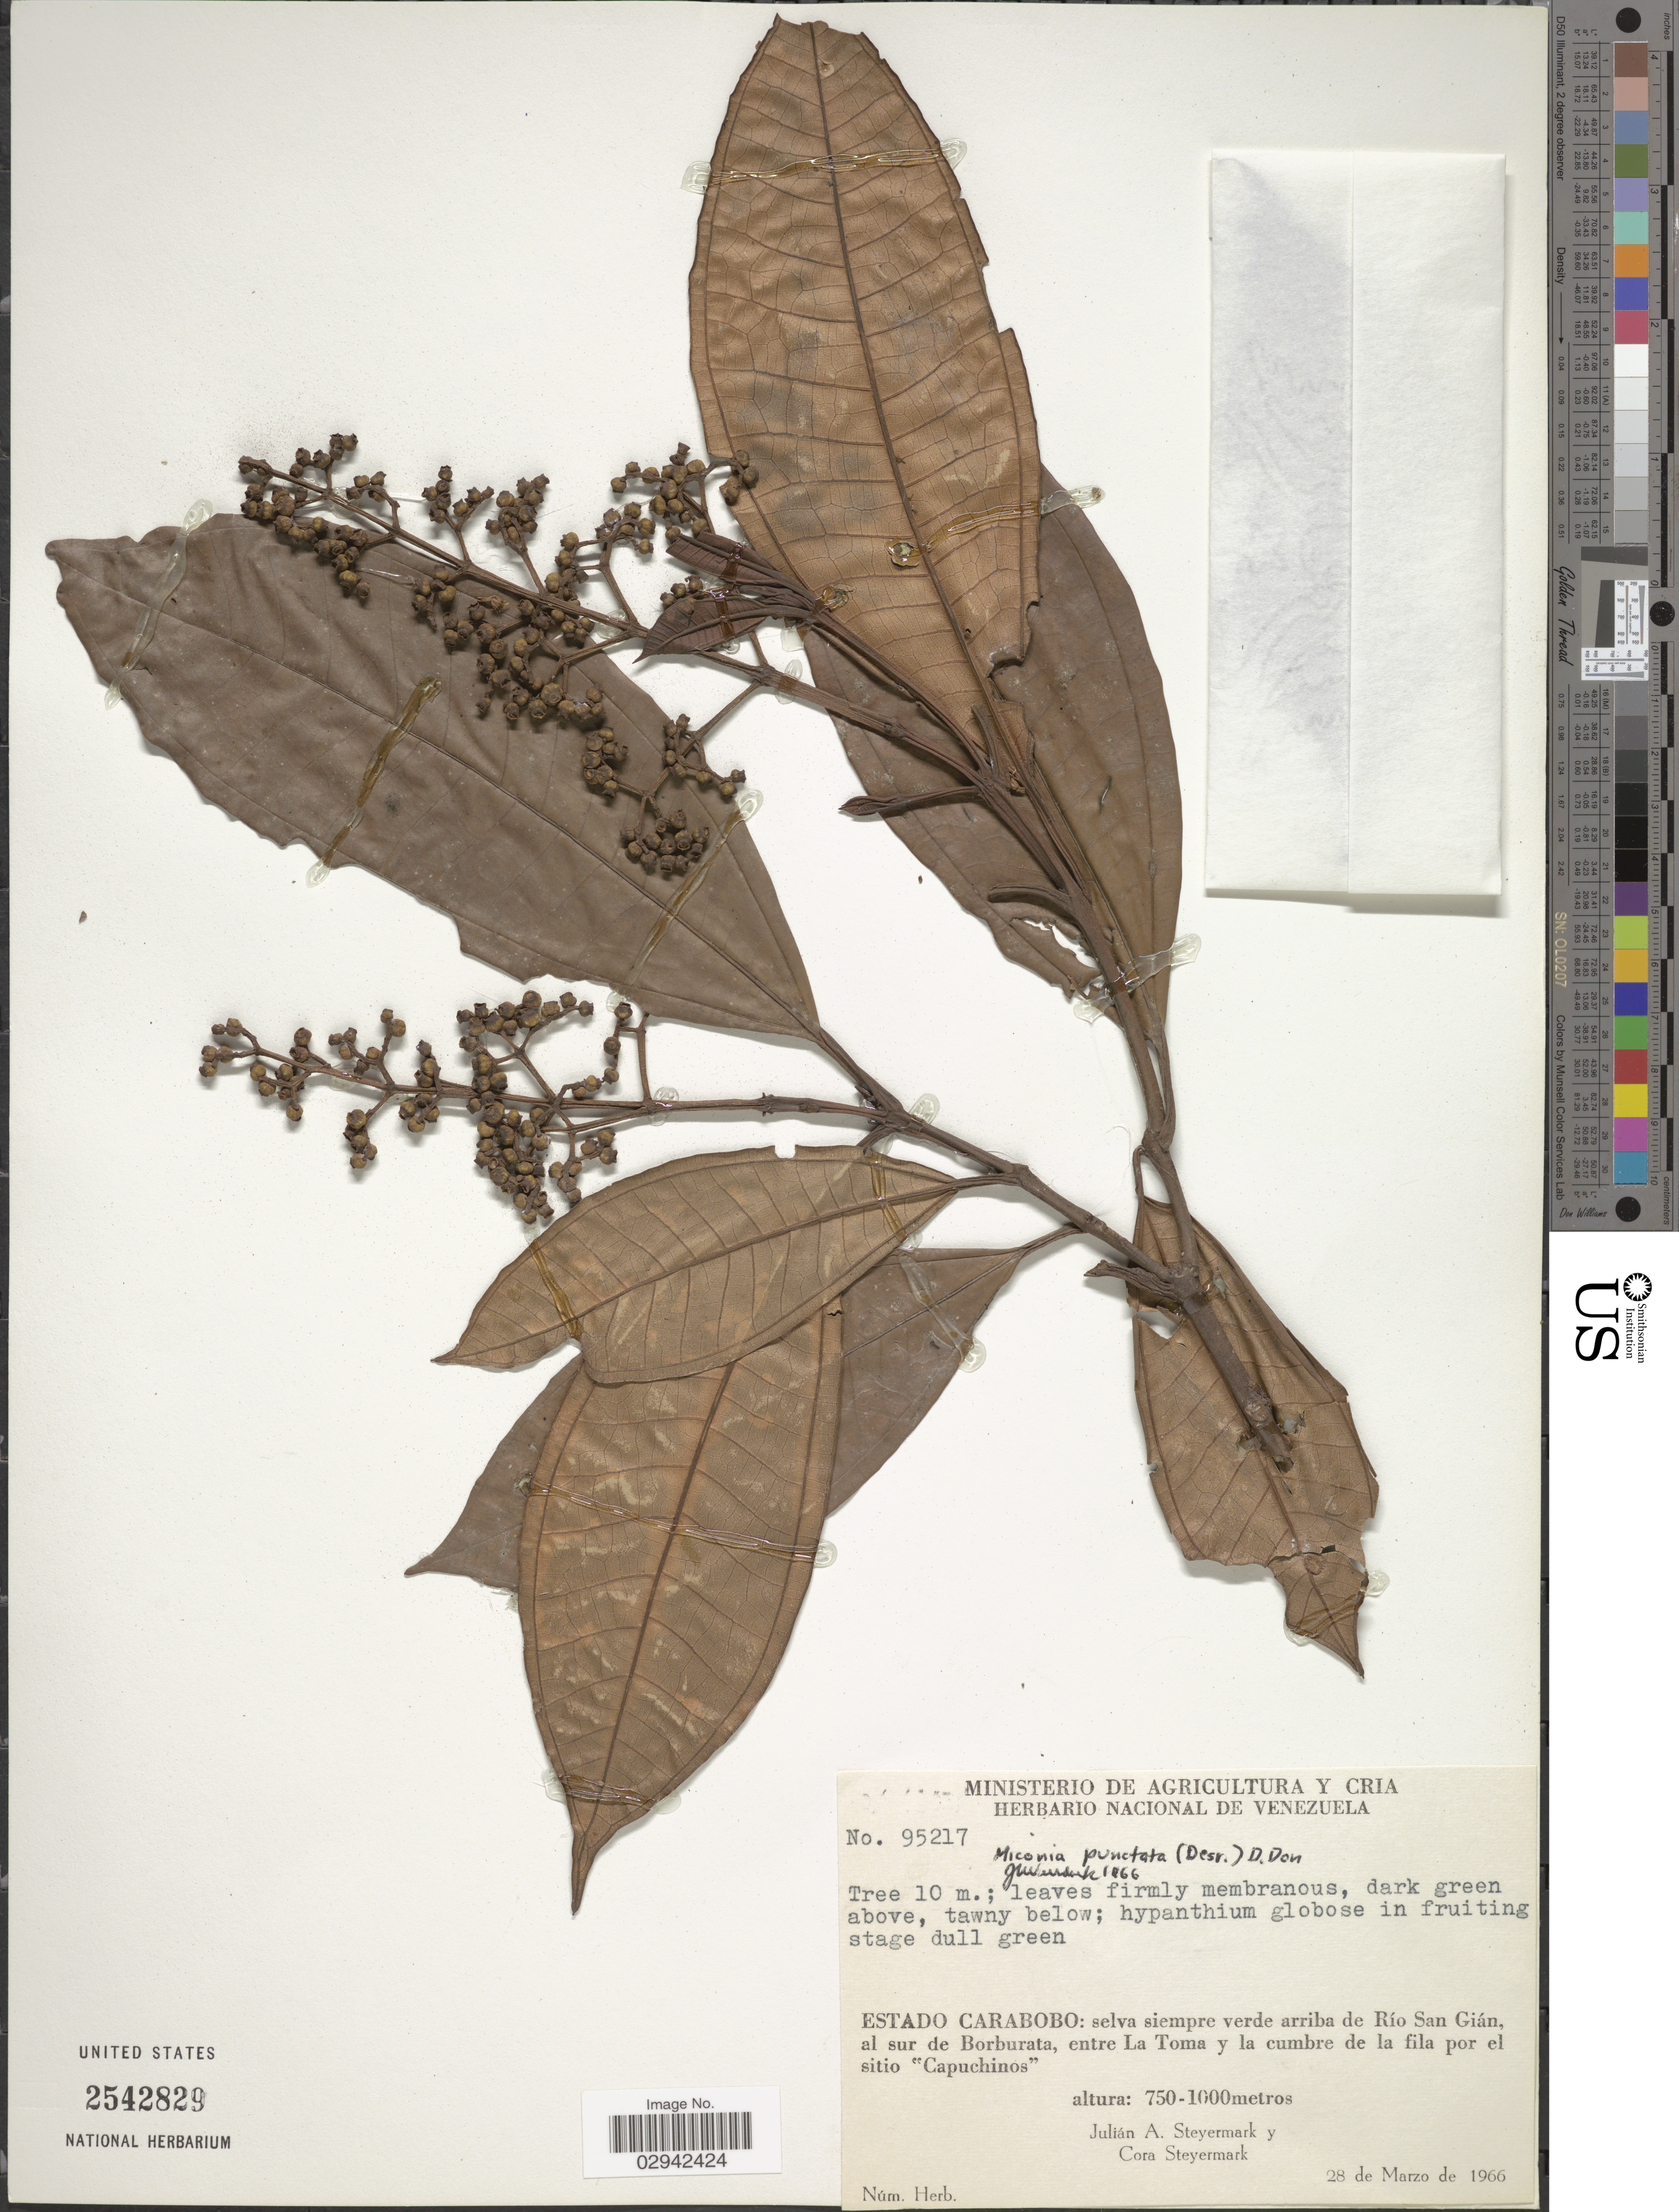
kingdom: Plantae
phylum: Tracheophyta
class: Magnoliopsida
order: Myrtales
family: Melastomataceae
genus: Miconia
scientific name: Miconia punctata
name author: (Desr.) D. Don ex DC.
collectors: J. Steyermark & C. Steyermark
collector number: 95217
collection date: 1966-03-28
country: Venezuela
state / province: Carabobo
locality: Selva siempre verde arriba de Río San Gián, al sur de Borburata, entre La Toma y la cumbre de la fila por el sitio "Capuchinos".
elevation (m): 750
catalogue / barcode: US 2542829